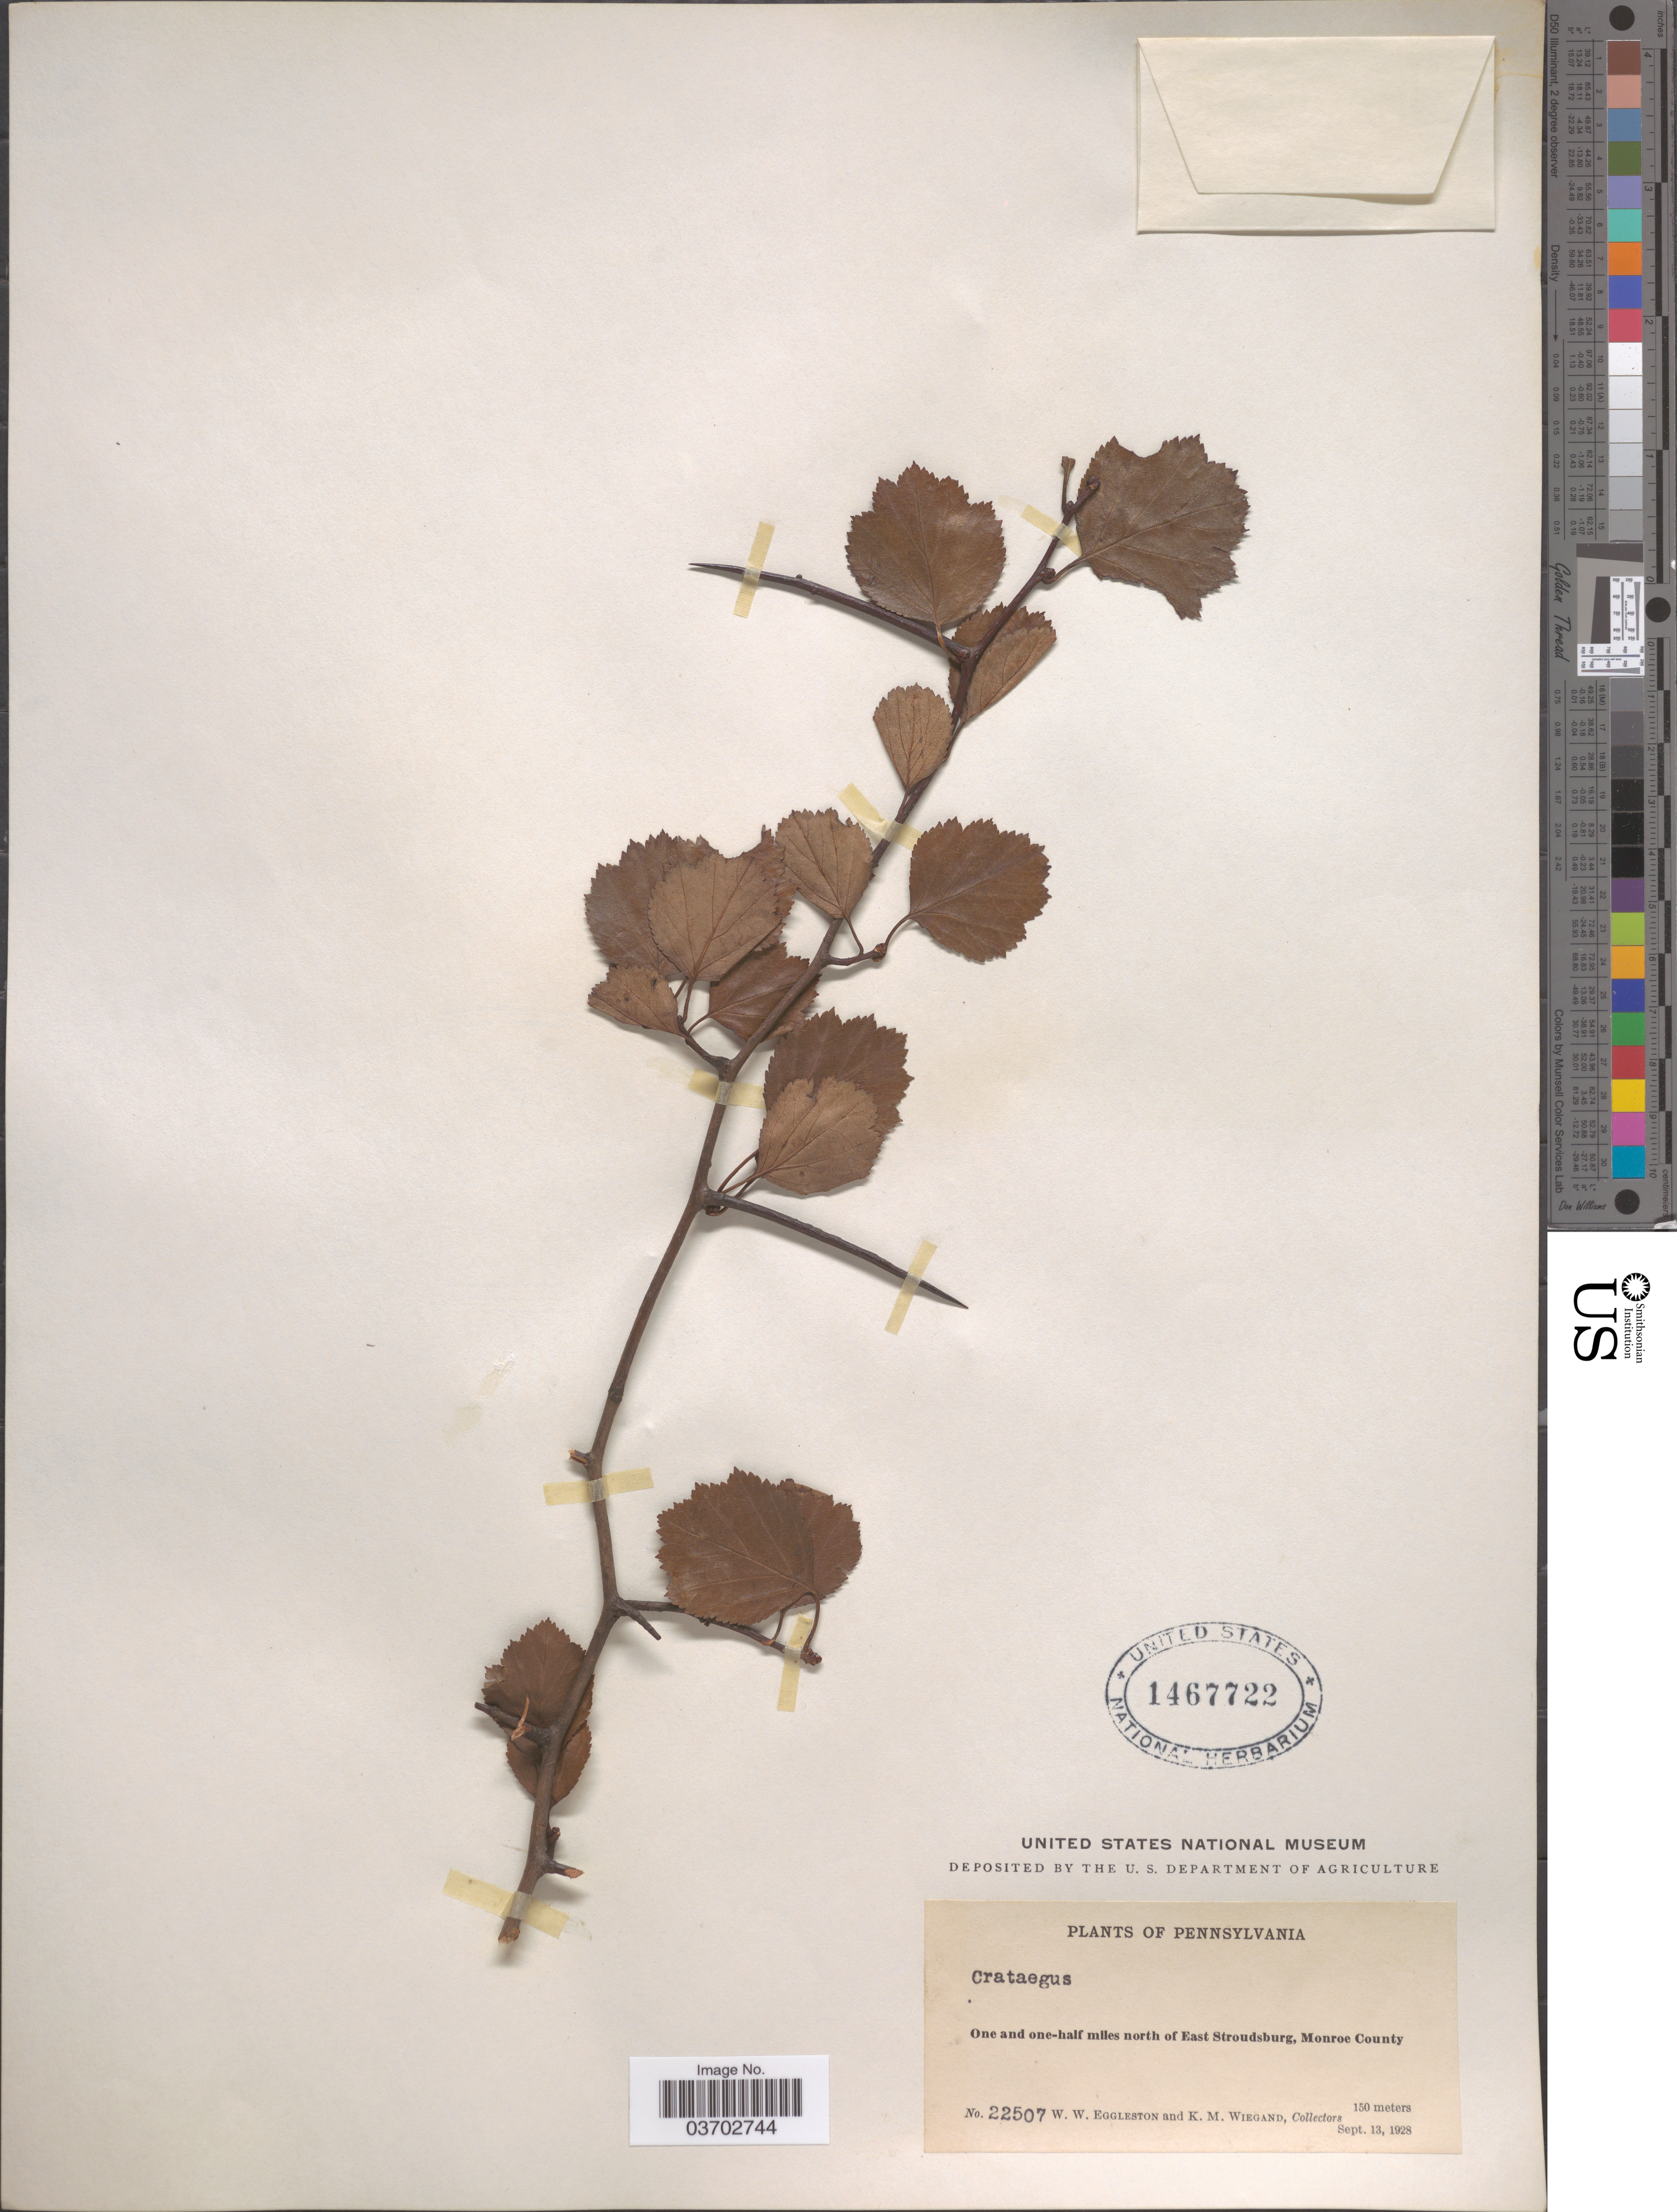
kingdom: Plantae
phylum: Tracheophyta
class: Magnoliopsida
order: Rosales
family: Rosaceae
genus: Crataegus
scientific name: Crataegus sp.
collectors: W. W. Eggleston & K. M. Wiegand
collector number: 22507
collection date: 1928-09-13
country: United States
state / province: Pennsylvania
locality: One and one-half miles north of East Stroudsburg, Monroe County.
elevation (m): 150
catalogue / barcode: US 1467722